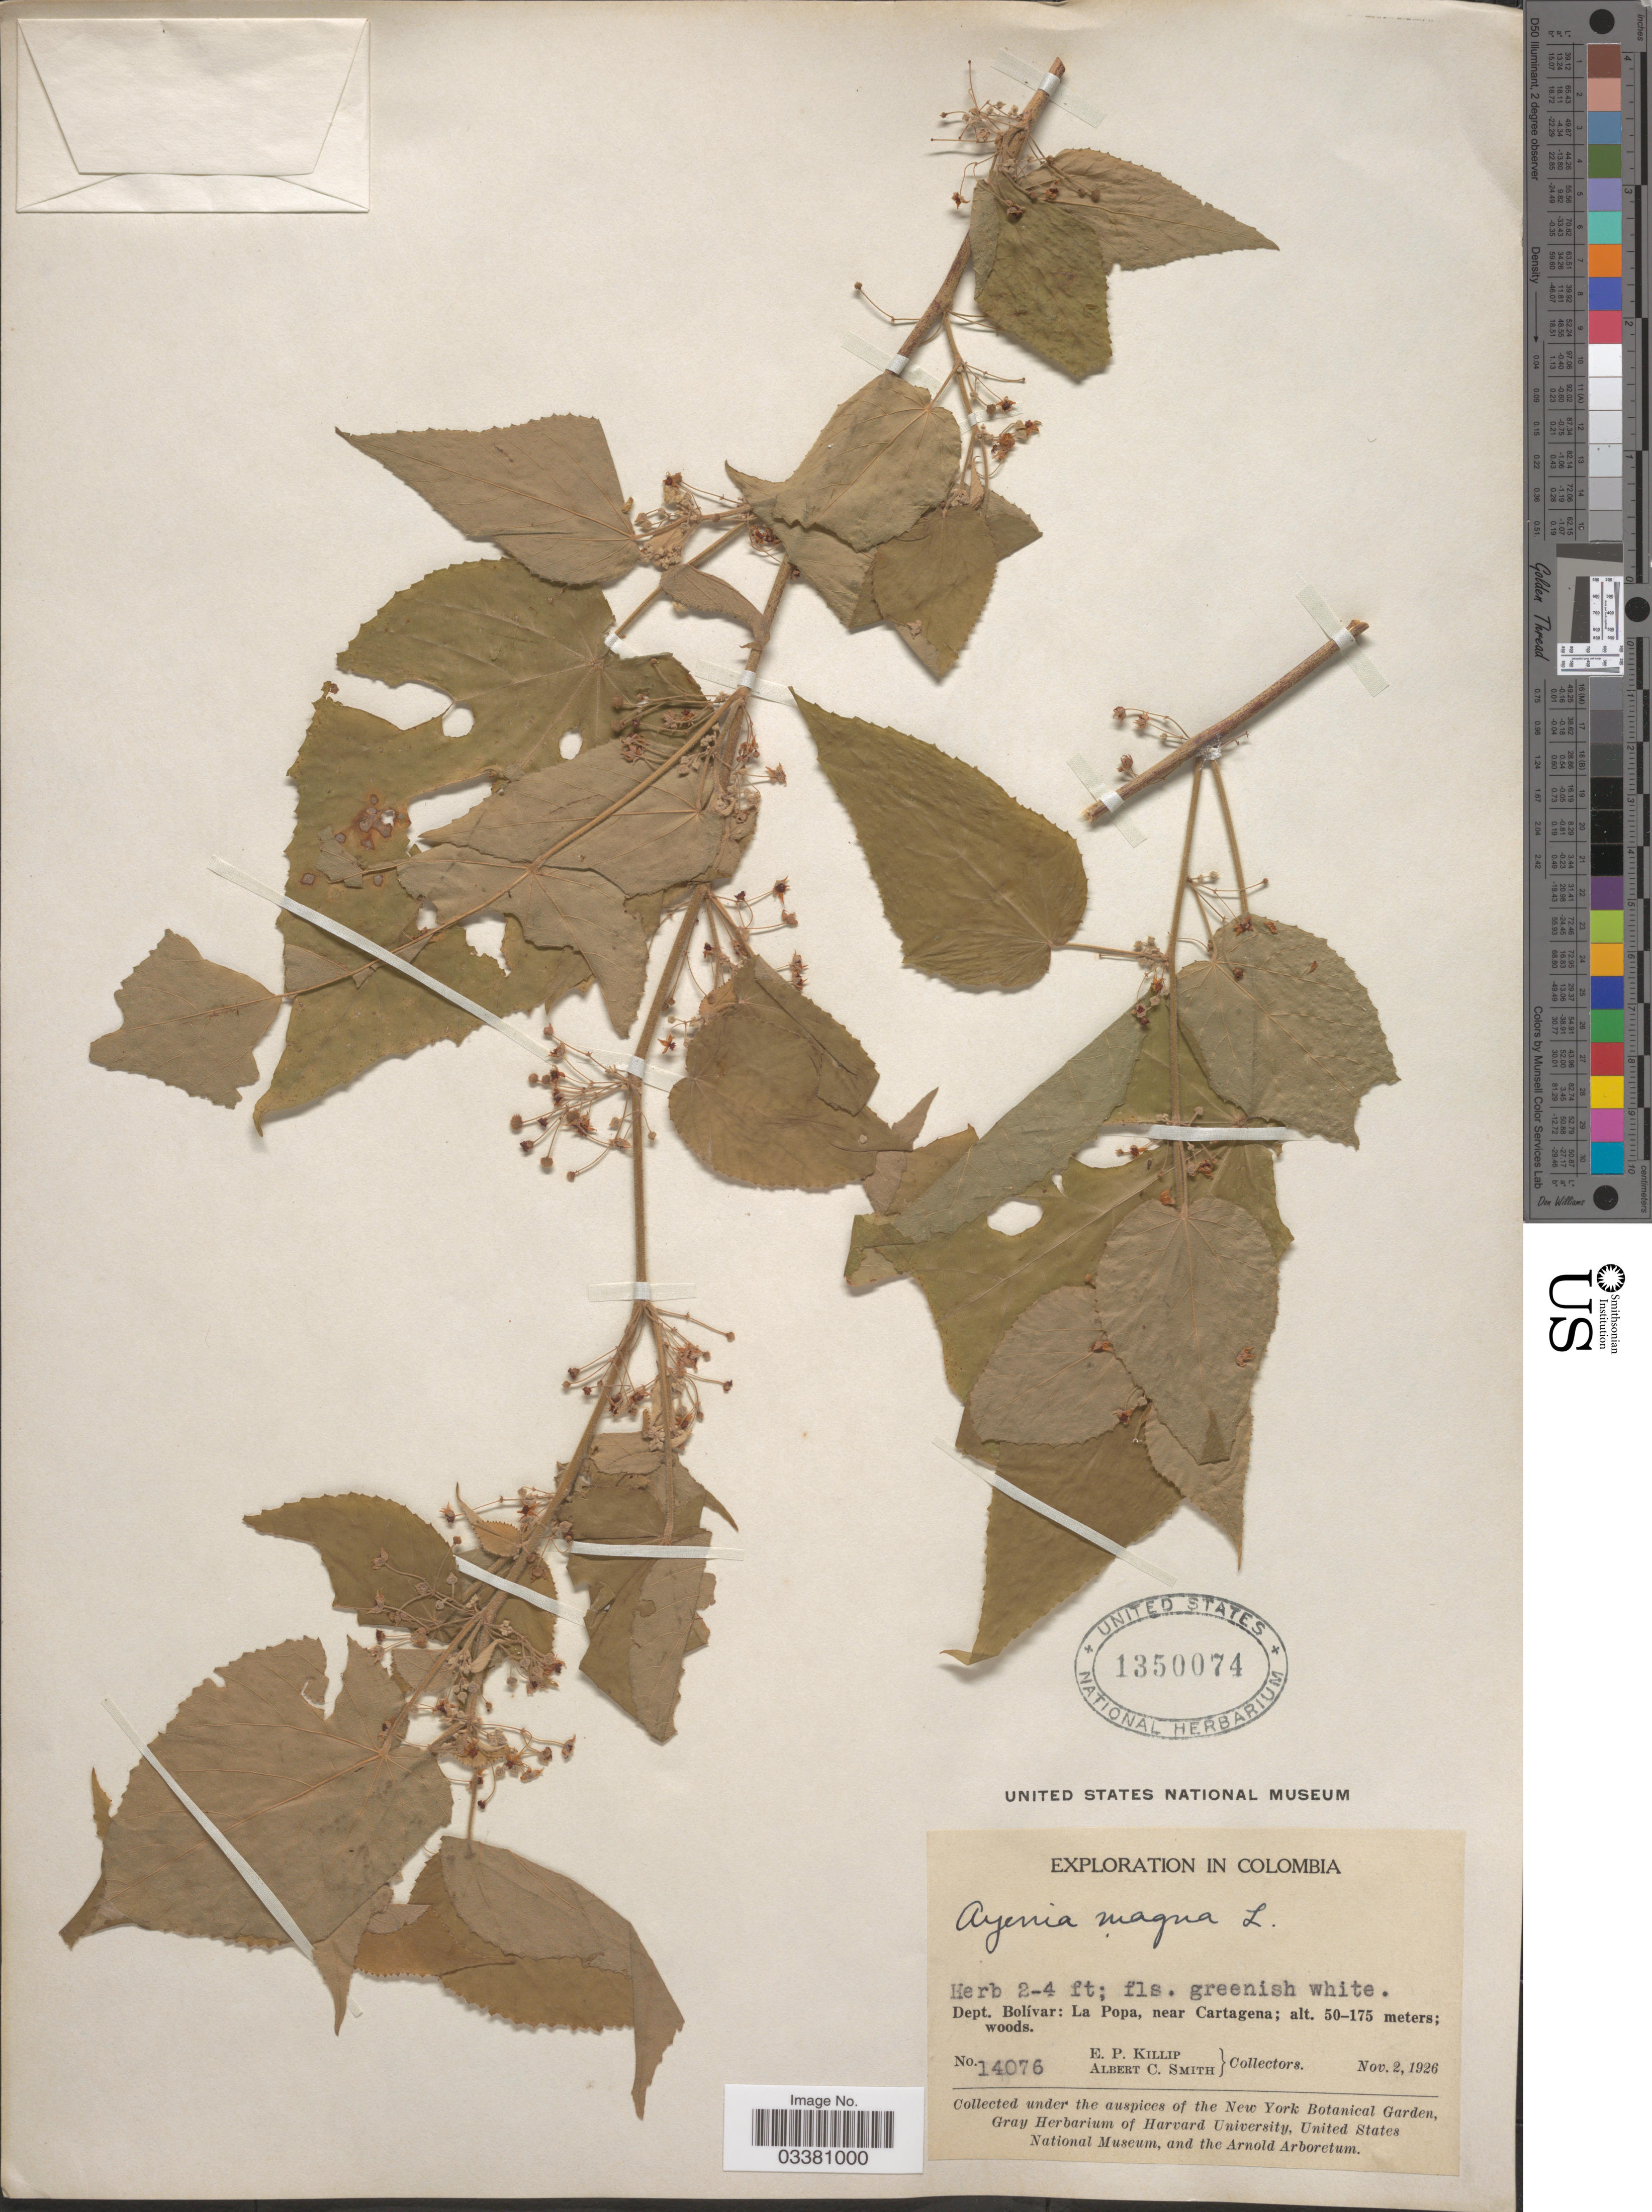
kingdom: Plantae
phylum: Tracheophyta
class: Magnoliopsida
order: Malvales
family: Malvaceae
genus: Ayenia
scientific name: Ayenia magna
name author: L.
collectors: E. P. Killip & A. C. Smith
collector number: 14076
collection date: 1926-11-02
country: Colombia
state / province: Bolívar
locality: Dept. Bolívar: La Popa, near Cartagena.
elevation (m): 50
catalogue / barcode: US 1350074